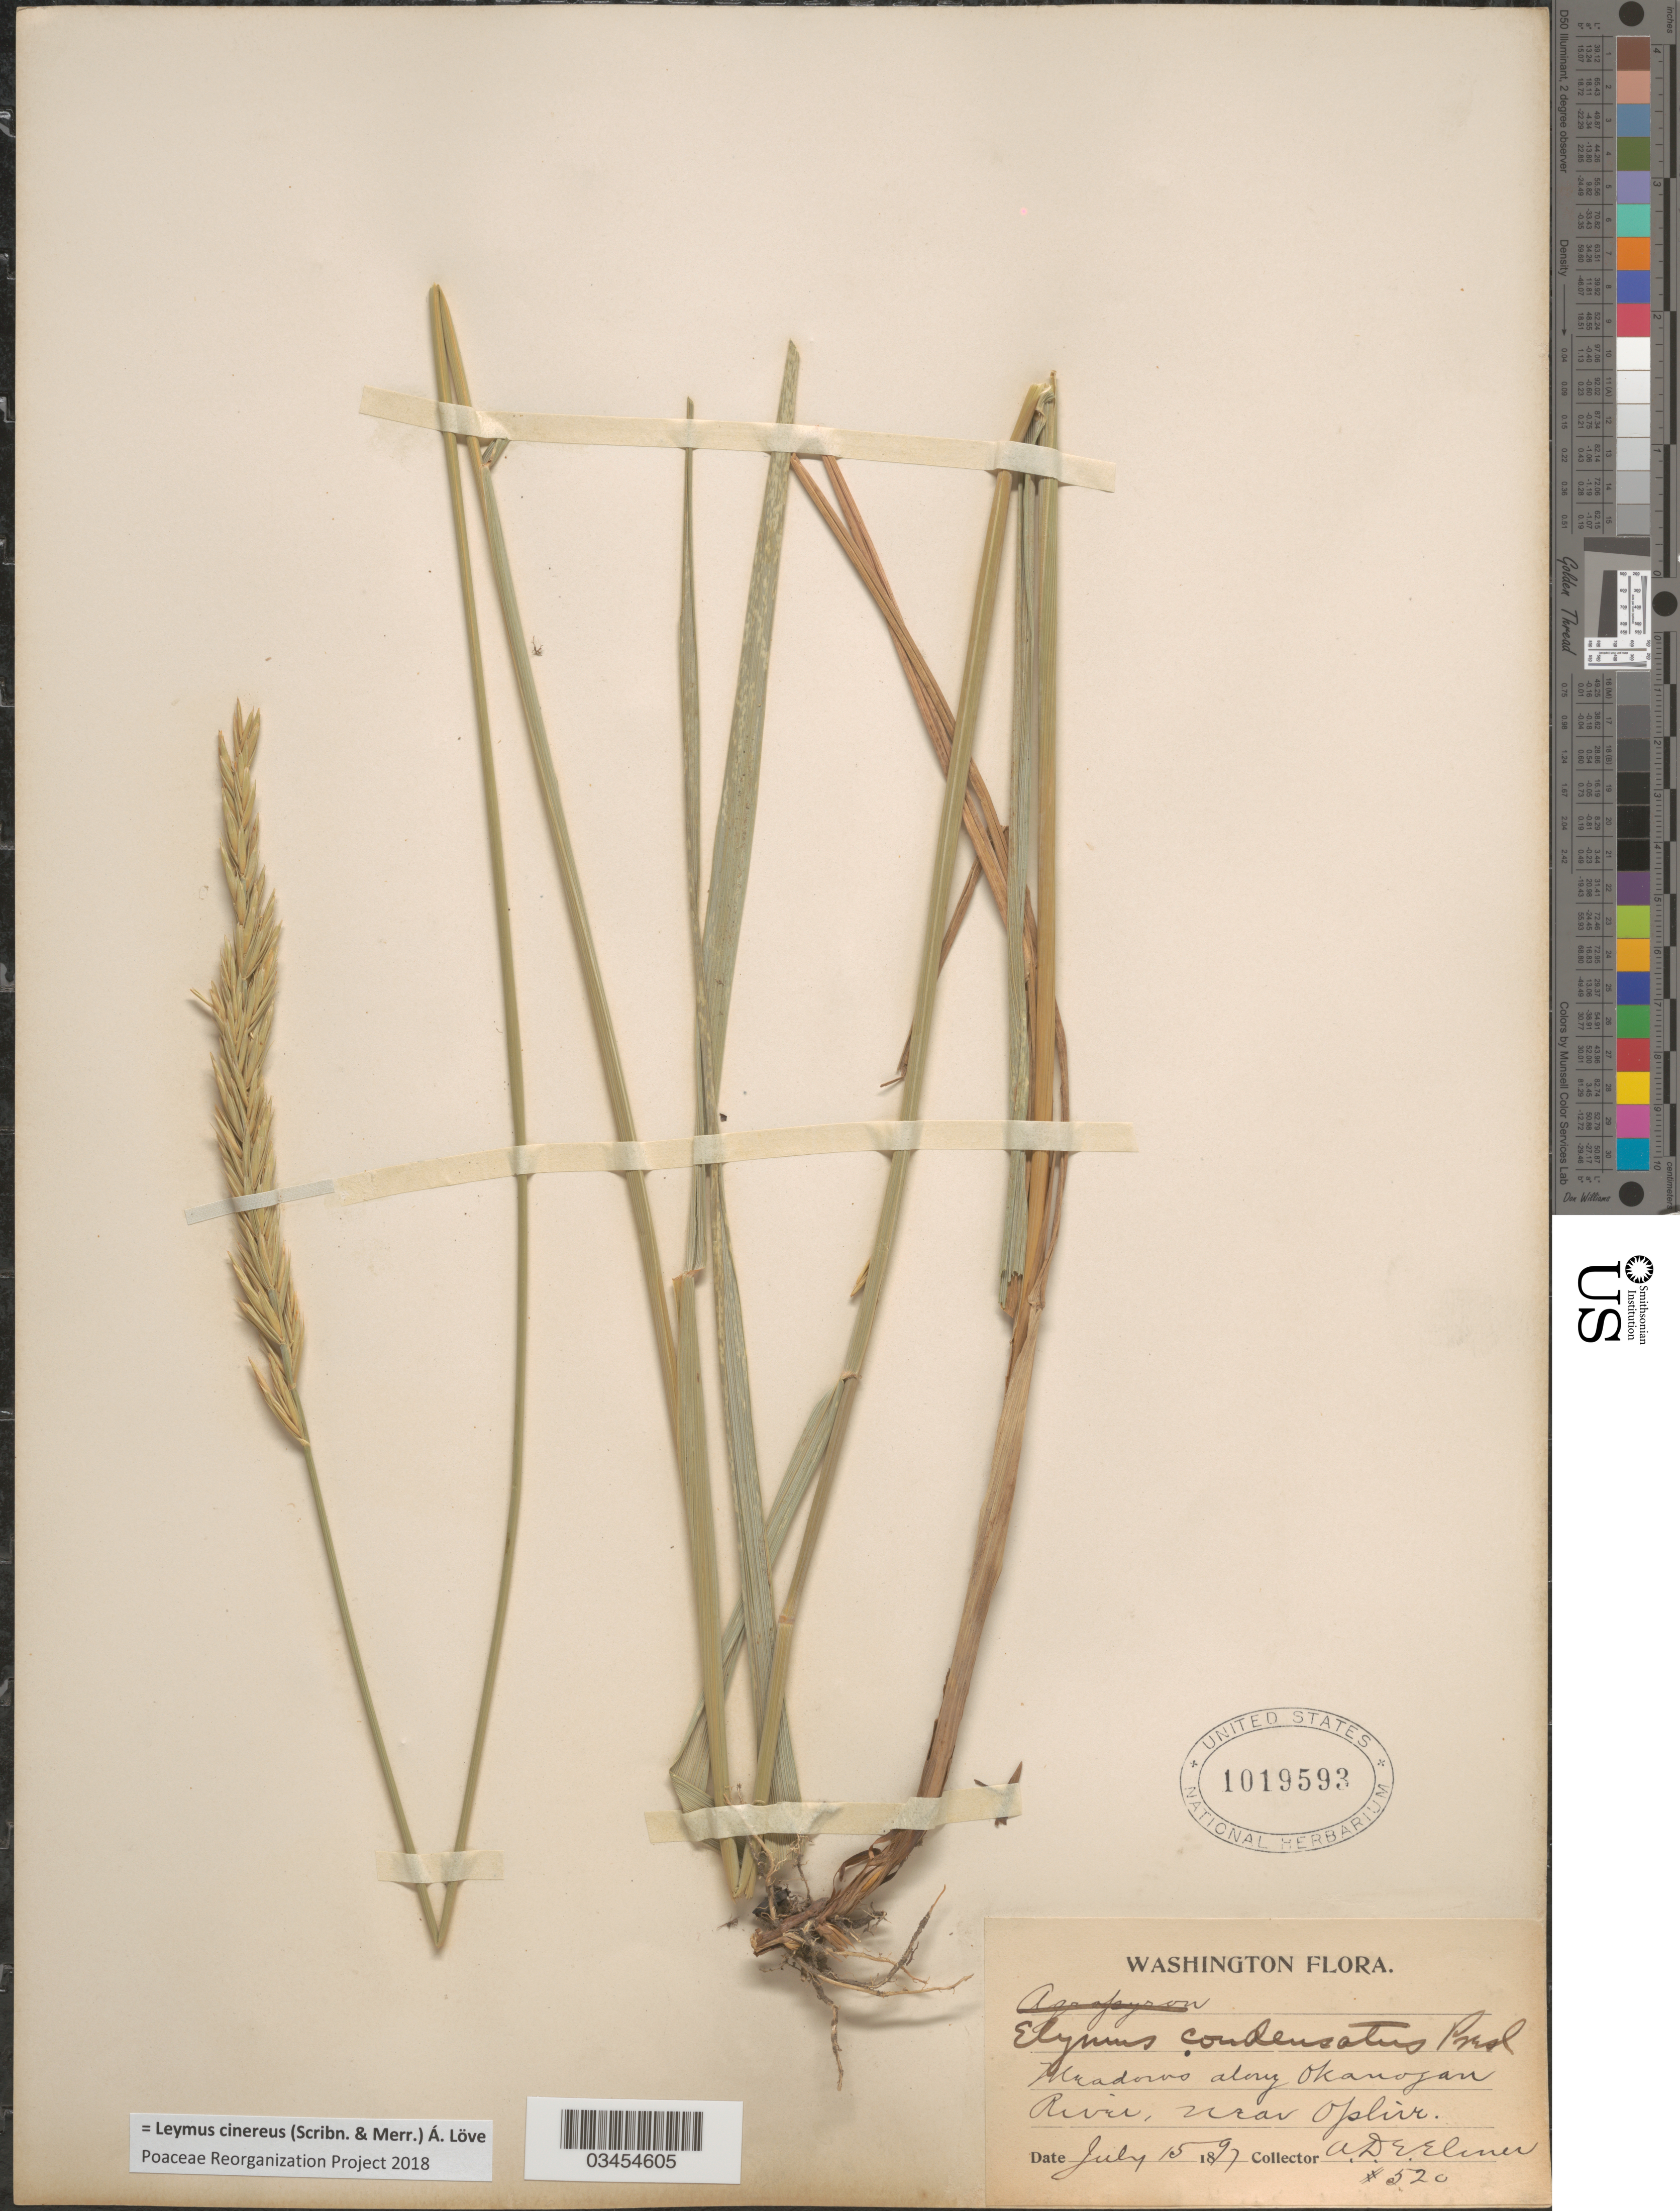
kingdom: Plantae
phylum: Tracheophyta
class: Liliopsida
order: Poales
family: Poaceae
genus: Leymus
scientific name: Leymus cinereus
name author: (Scribn. & Merr.) Á. Löve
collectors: A. D. E. Elmer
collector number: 520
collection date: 1897-07-15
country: United States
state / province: Washington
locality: Meadows along Okanogan River, near Ophir.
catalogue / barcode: US 1019593